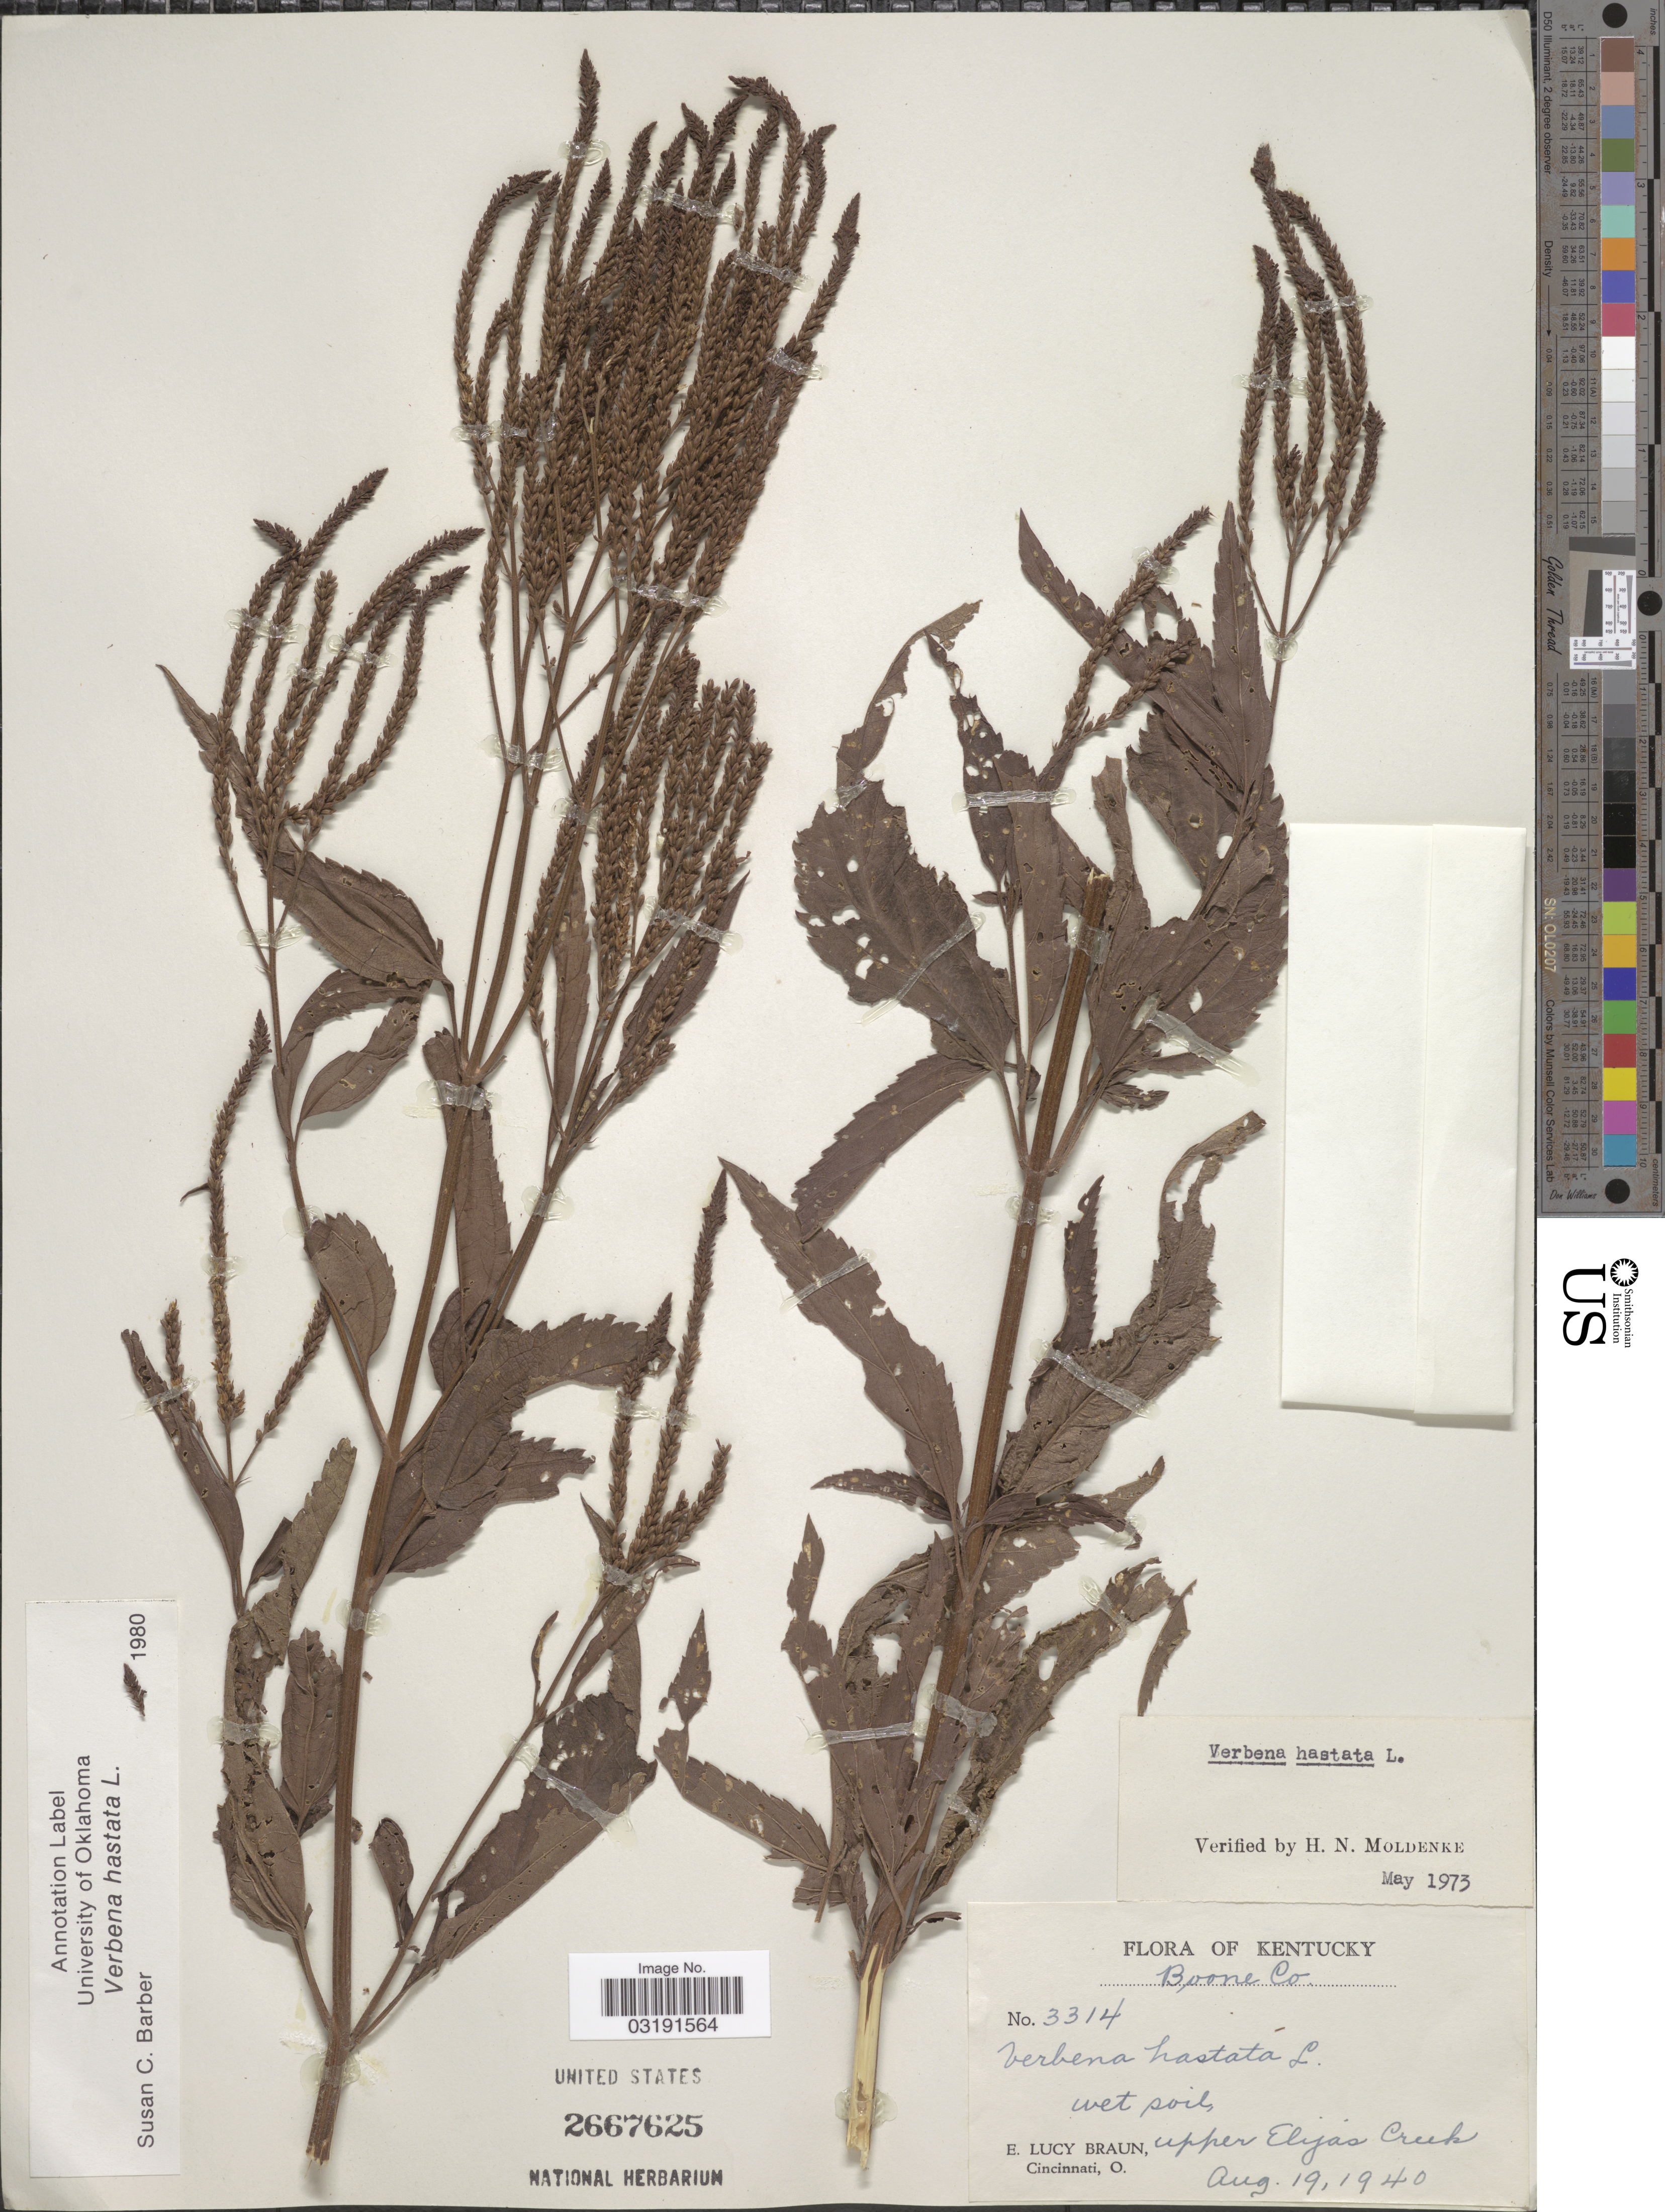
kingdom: Plantae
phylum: Tracheophyta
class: Magnoliopsida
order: Lamiales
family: Verbenaceae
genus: Verbena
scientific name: Verbena hastata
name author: L.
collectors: E. L. Braun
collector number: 3314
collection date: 1940-08-19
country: United States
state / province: Kentucky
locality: Boone Co., Upper Elijas Creek.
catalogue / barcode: US 2667625